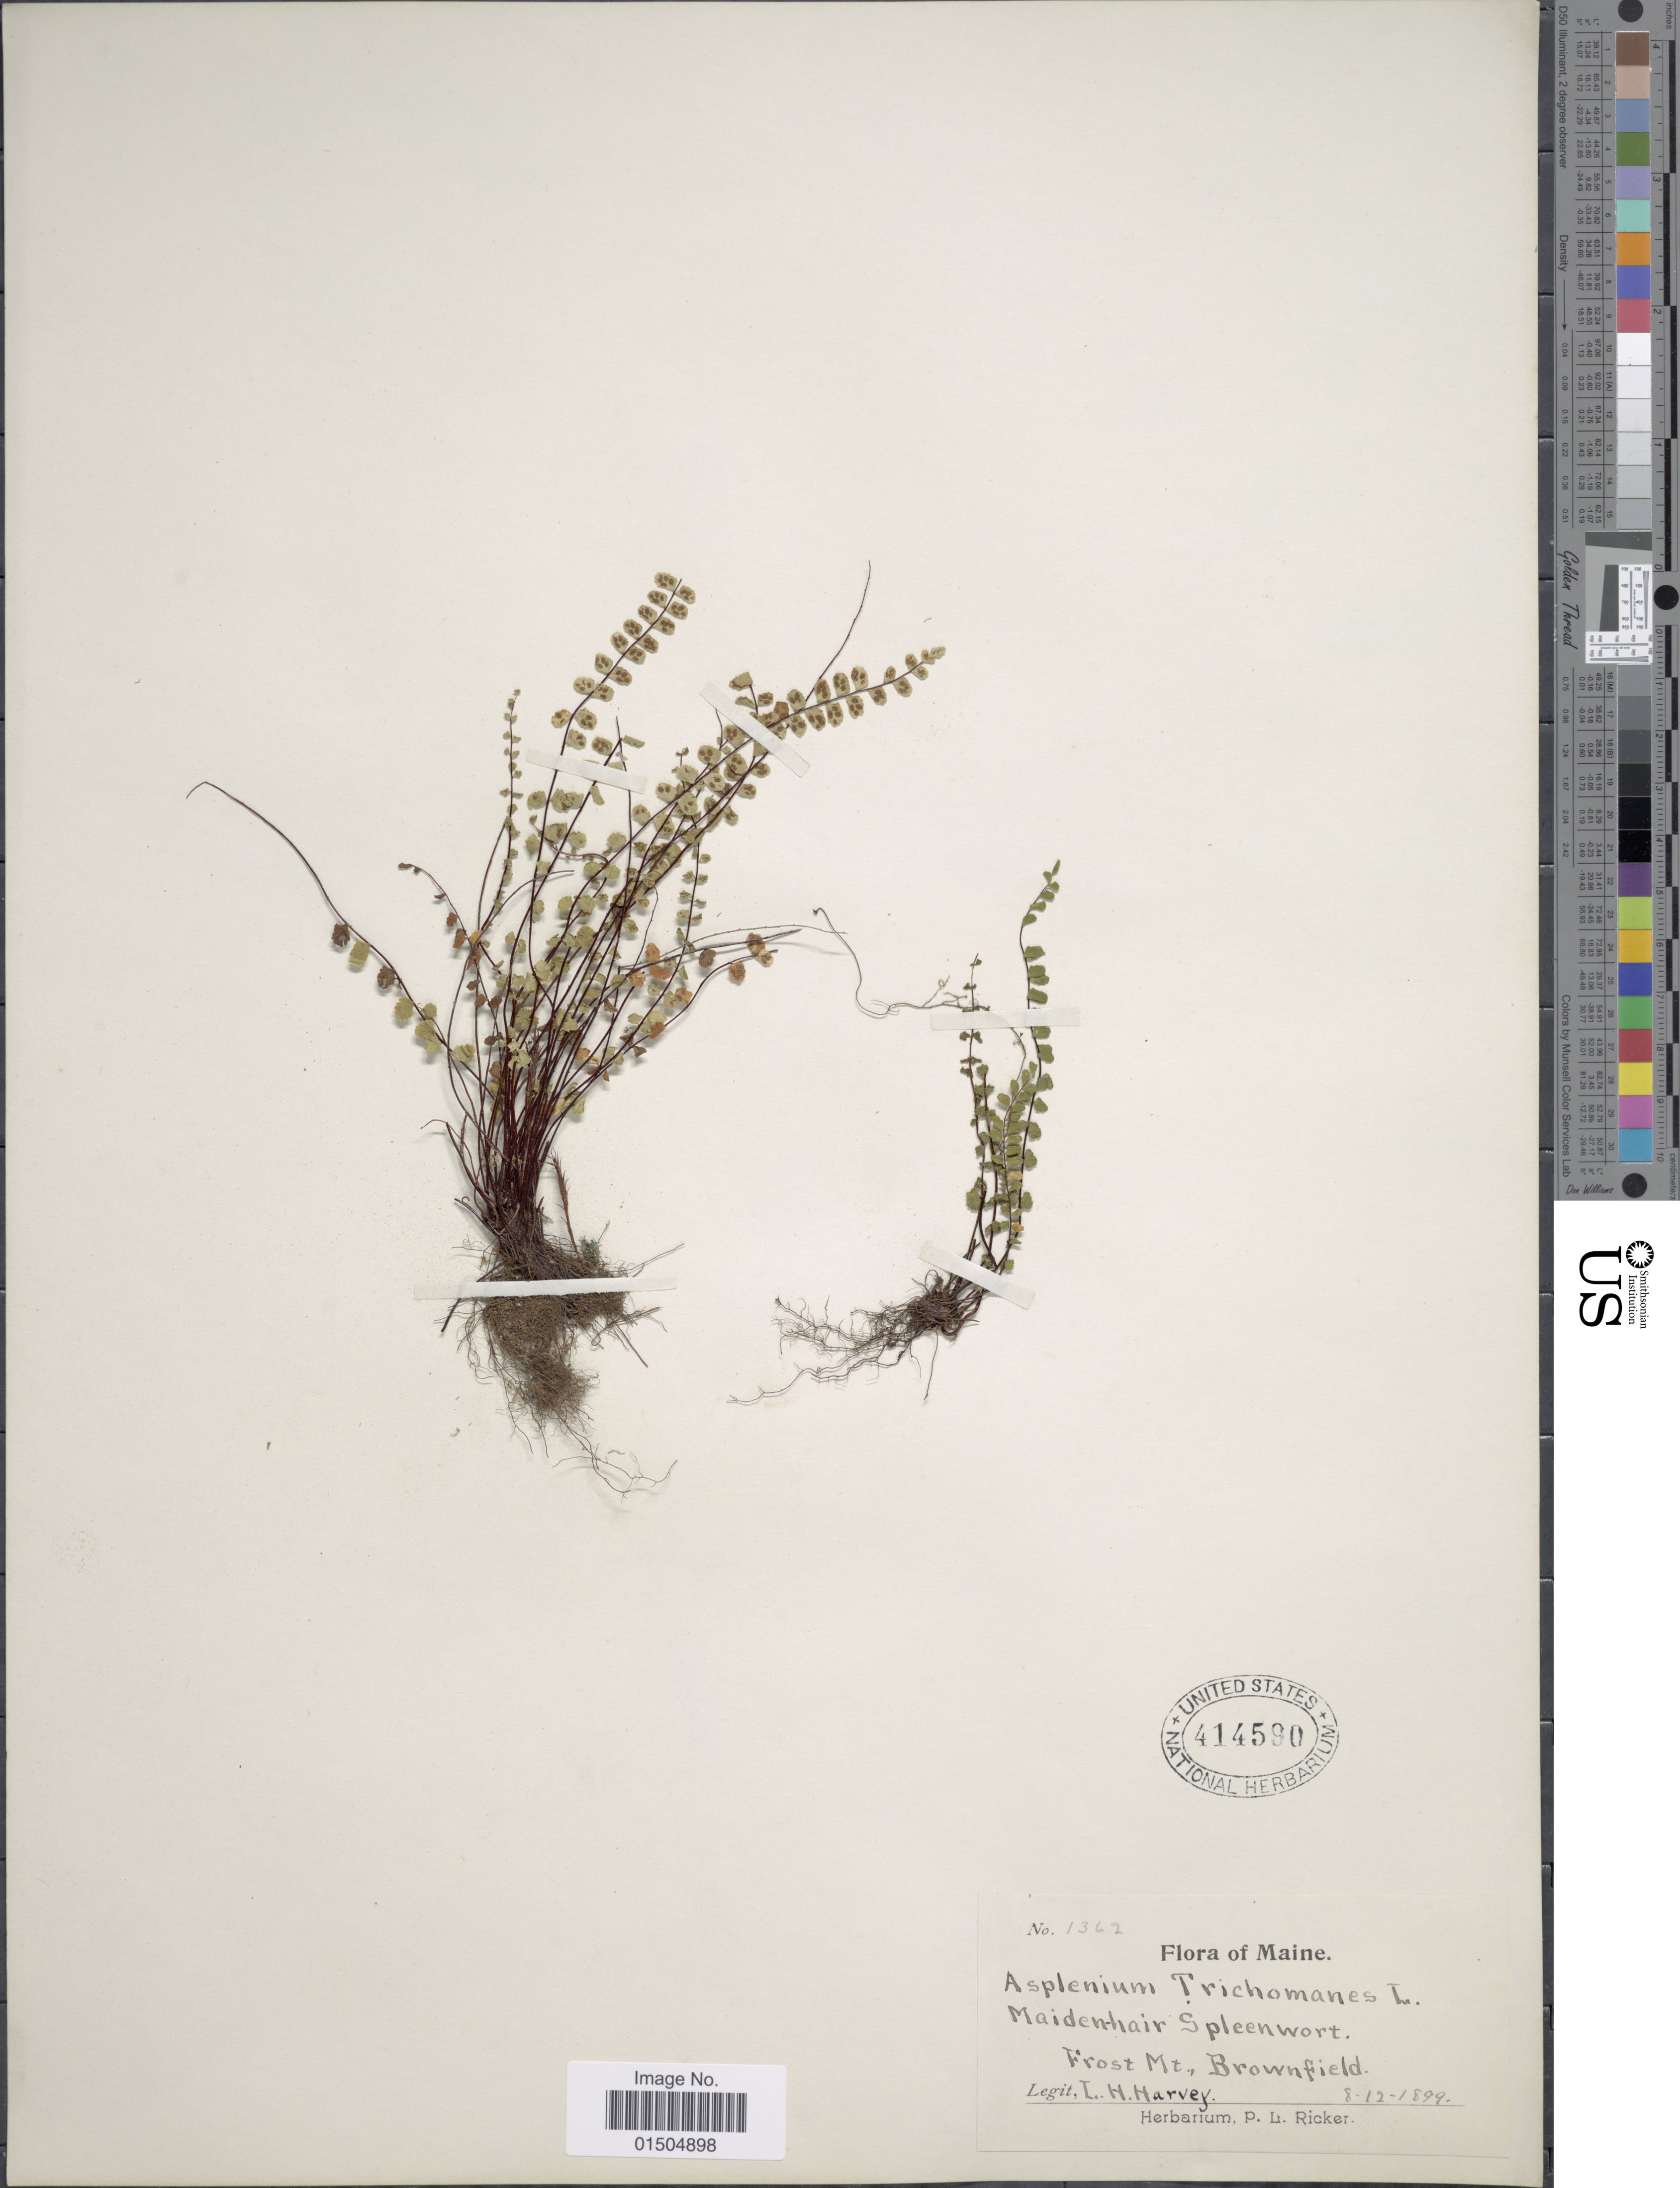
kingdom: Plantae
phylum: Tracheophyta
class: Polypodiopsida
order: Polypodiales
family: Aspleniaceae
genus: Asplenium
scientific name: Asplenium trichomanes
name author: L.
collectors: L. H. Harvey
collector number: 1362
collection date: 1899-08-12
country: United States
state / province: Maine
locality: Frost Mt., Brownfield.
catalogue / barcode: US 414590